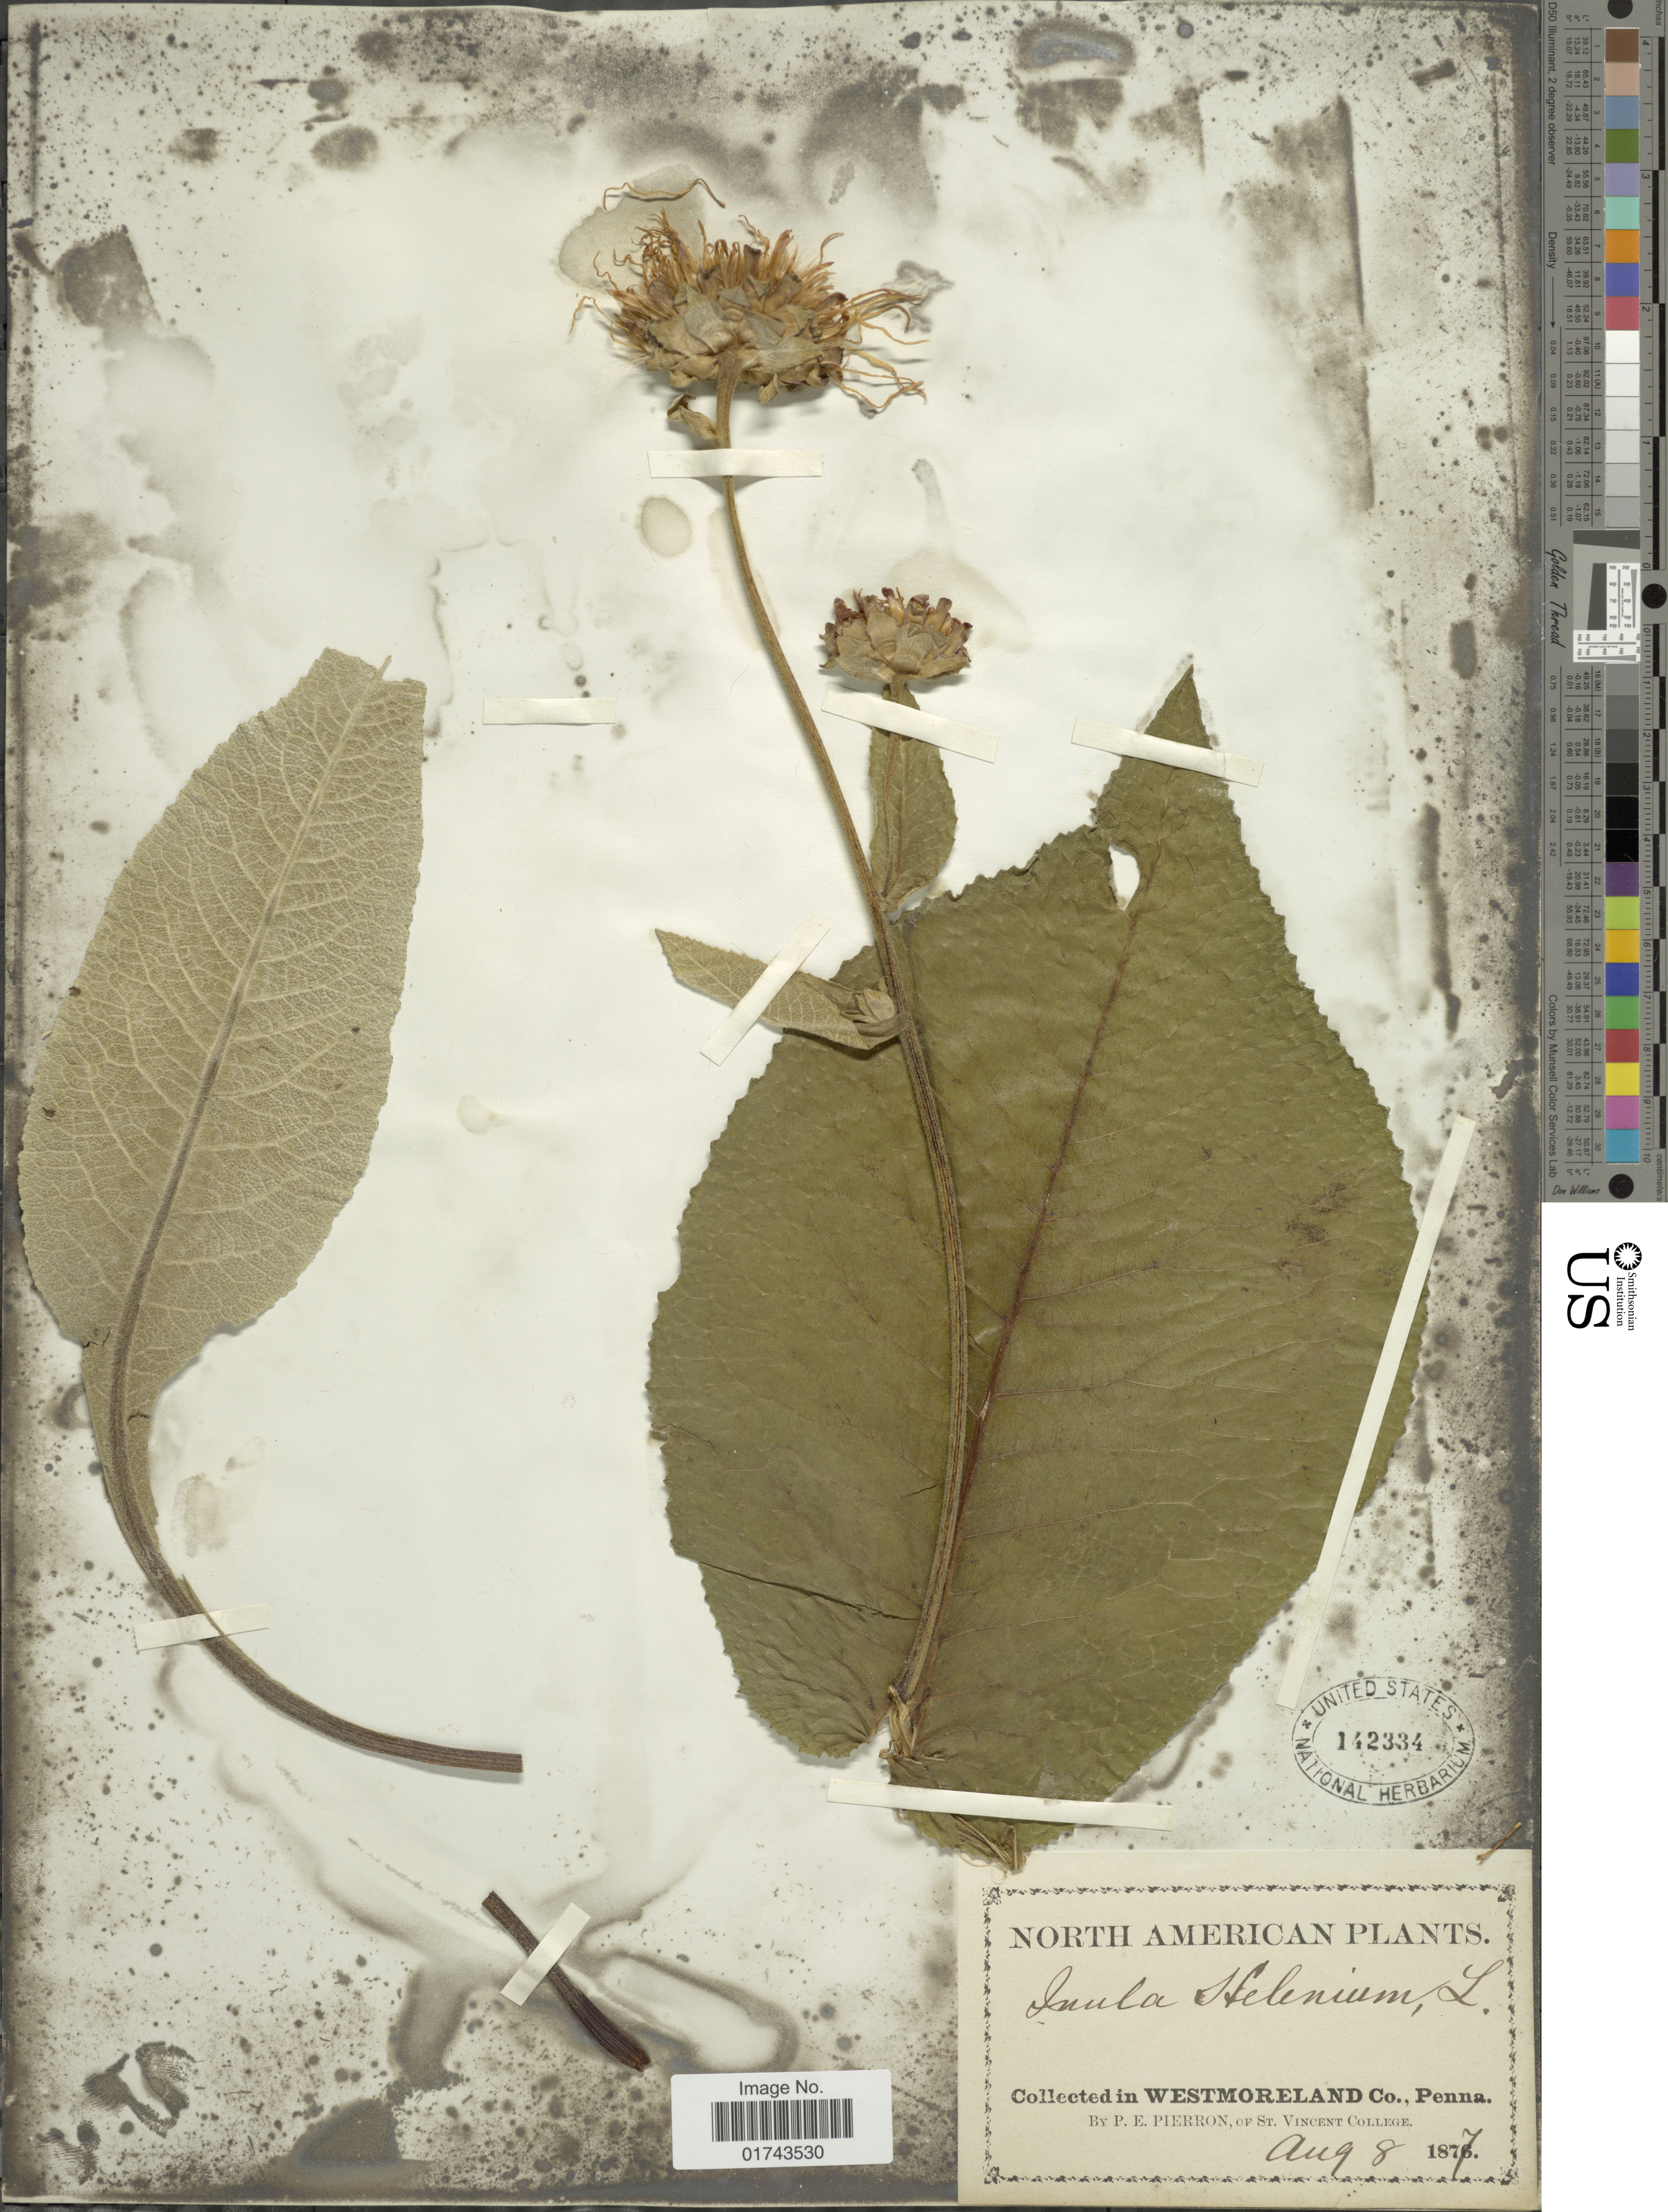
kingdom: Plantae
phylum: Tracheophyta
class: Magnoliopsida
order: Asterales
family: Asteraceae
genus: Inula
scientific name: Inula helenium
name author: L.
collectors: P. Pierron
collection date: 1877-08-08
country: United States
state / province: Pennsylvania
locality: Westmoreland Co., Penna.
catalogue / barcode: US 142334